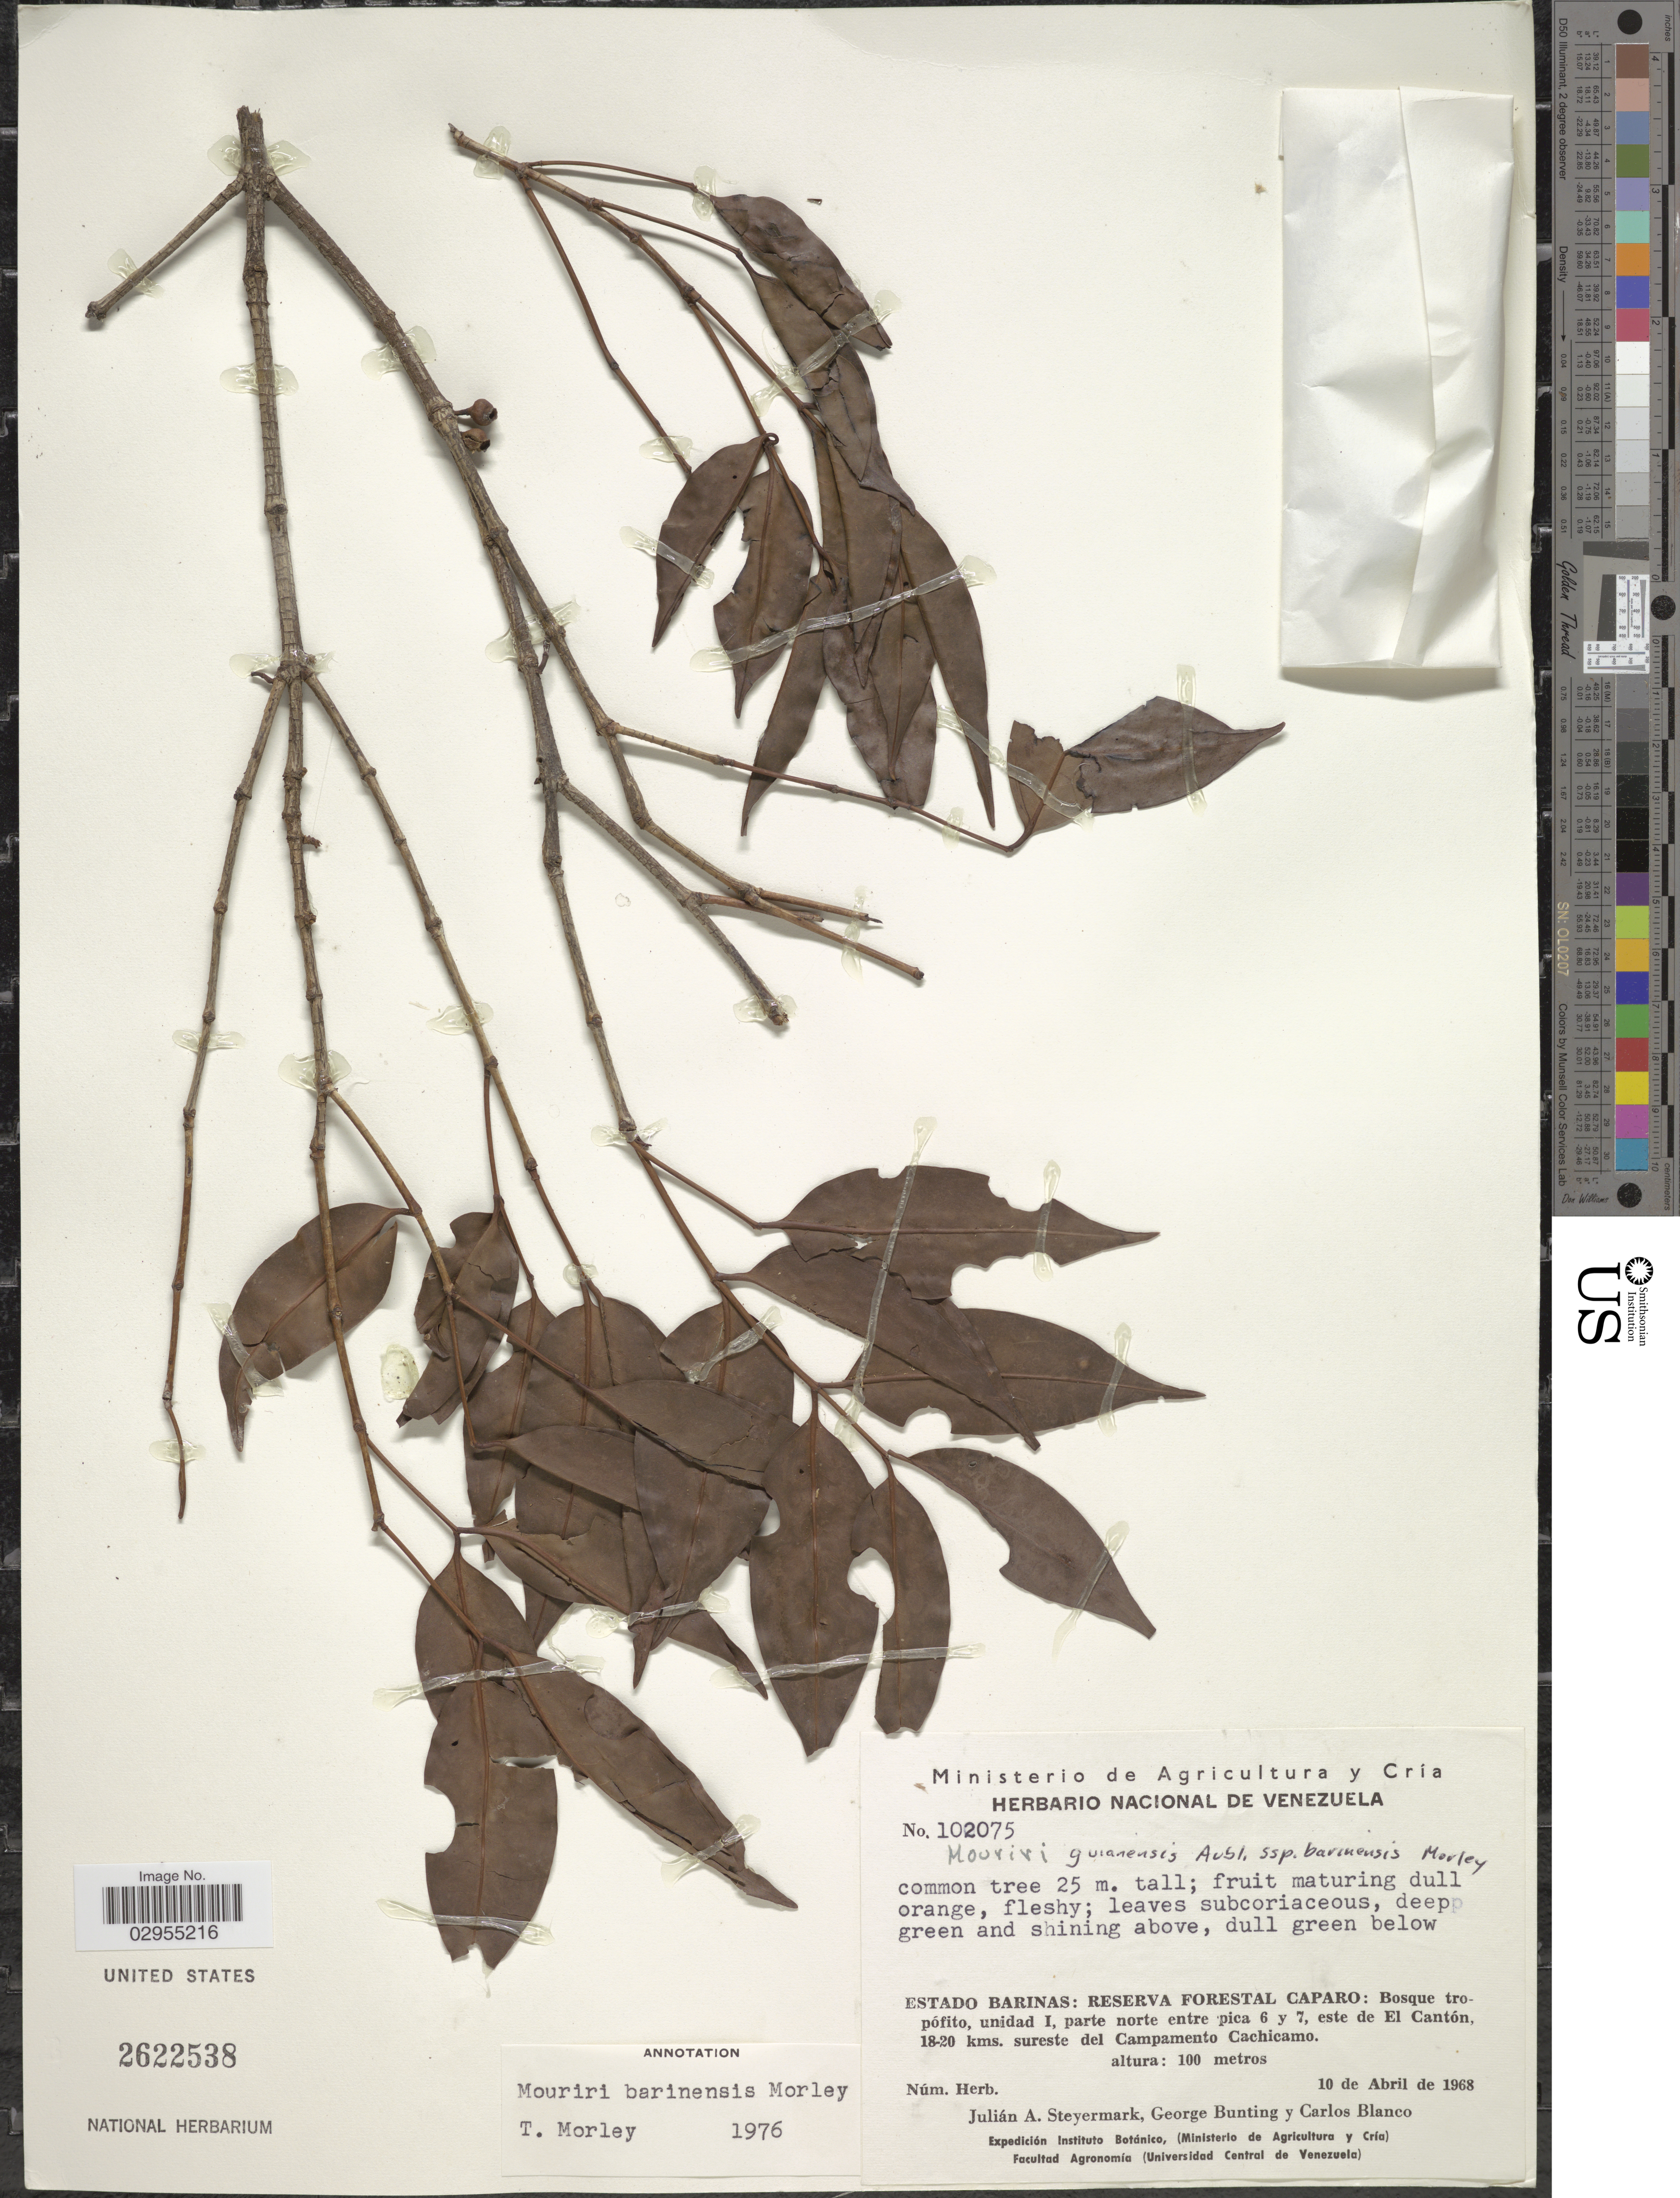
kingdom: Plantae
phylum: Tracheophyta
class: Magnoliopsida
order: Myrtales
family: Melastomataceae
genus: Mouriri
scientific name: Mouriri barinensis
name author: (Morley) Morley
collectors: J. Steyermark, G. S. Bunting & C. Blanco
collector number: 102075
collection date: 1968-04-10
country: Venezuela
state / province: Barinas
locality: Reserva Forestal Caparo: Bosque tropófito, unidad I, parte norte entre pica 6 y 7, este de El Cantón, 18-20 kms. sureste del Campamento Cachicamo.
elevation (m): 100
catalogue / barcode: US 2622538